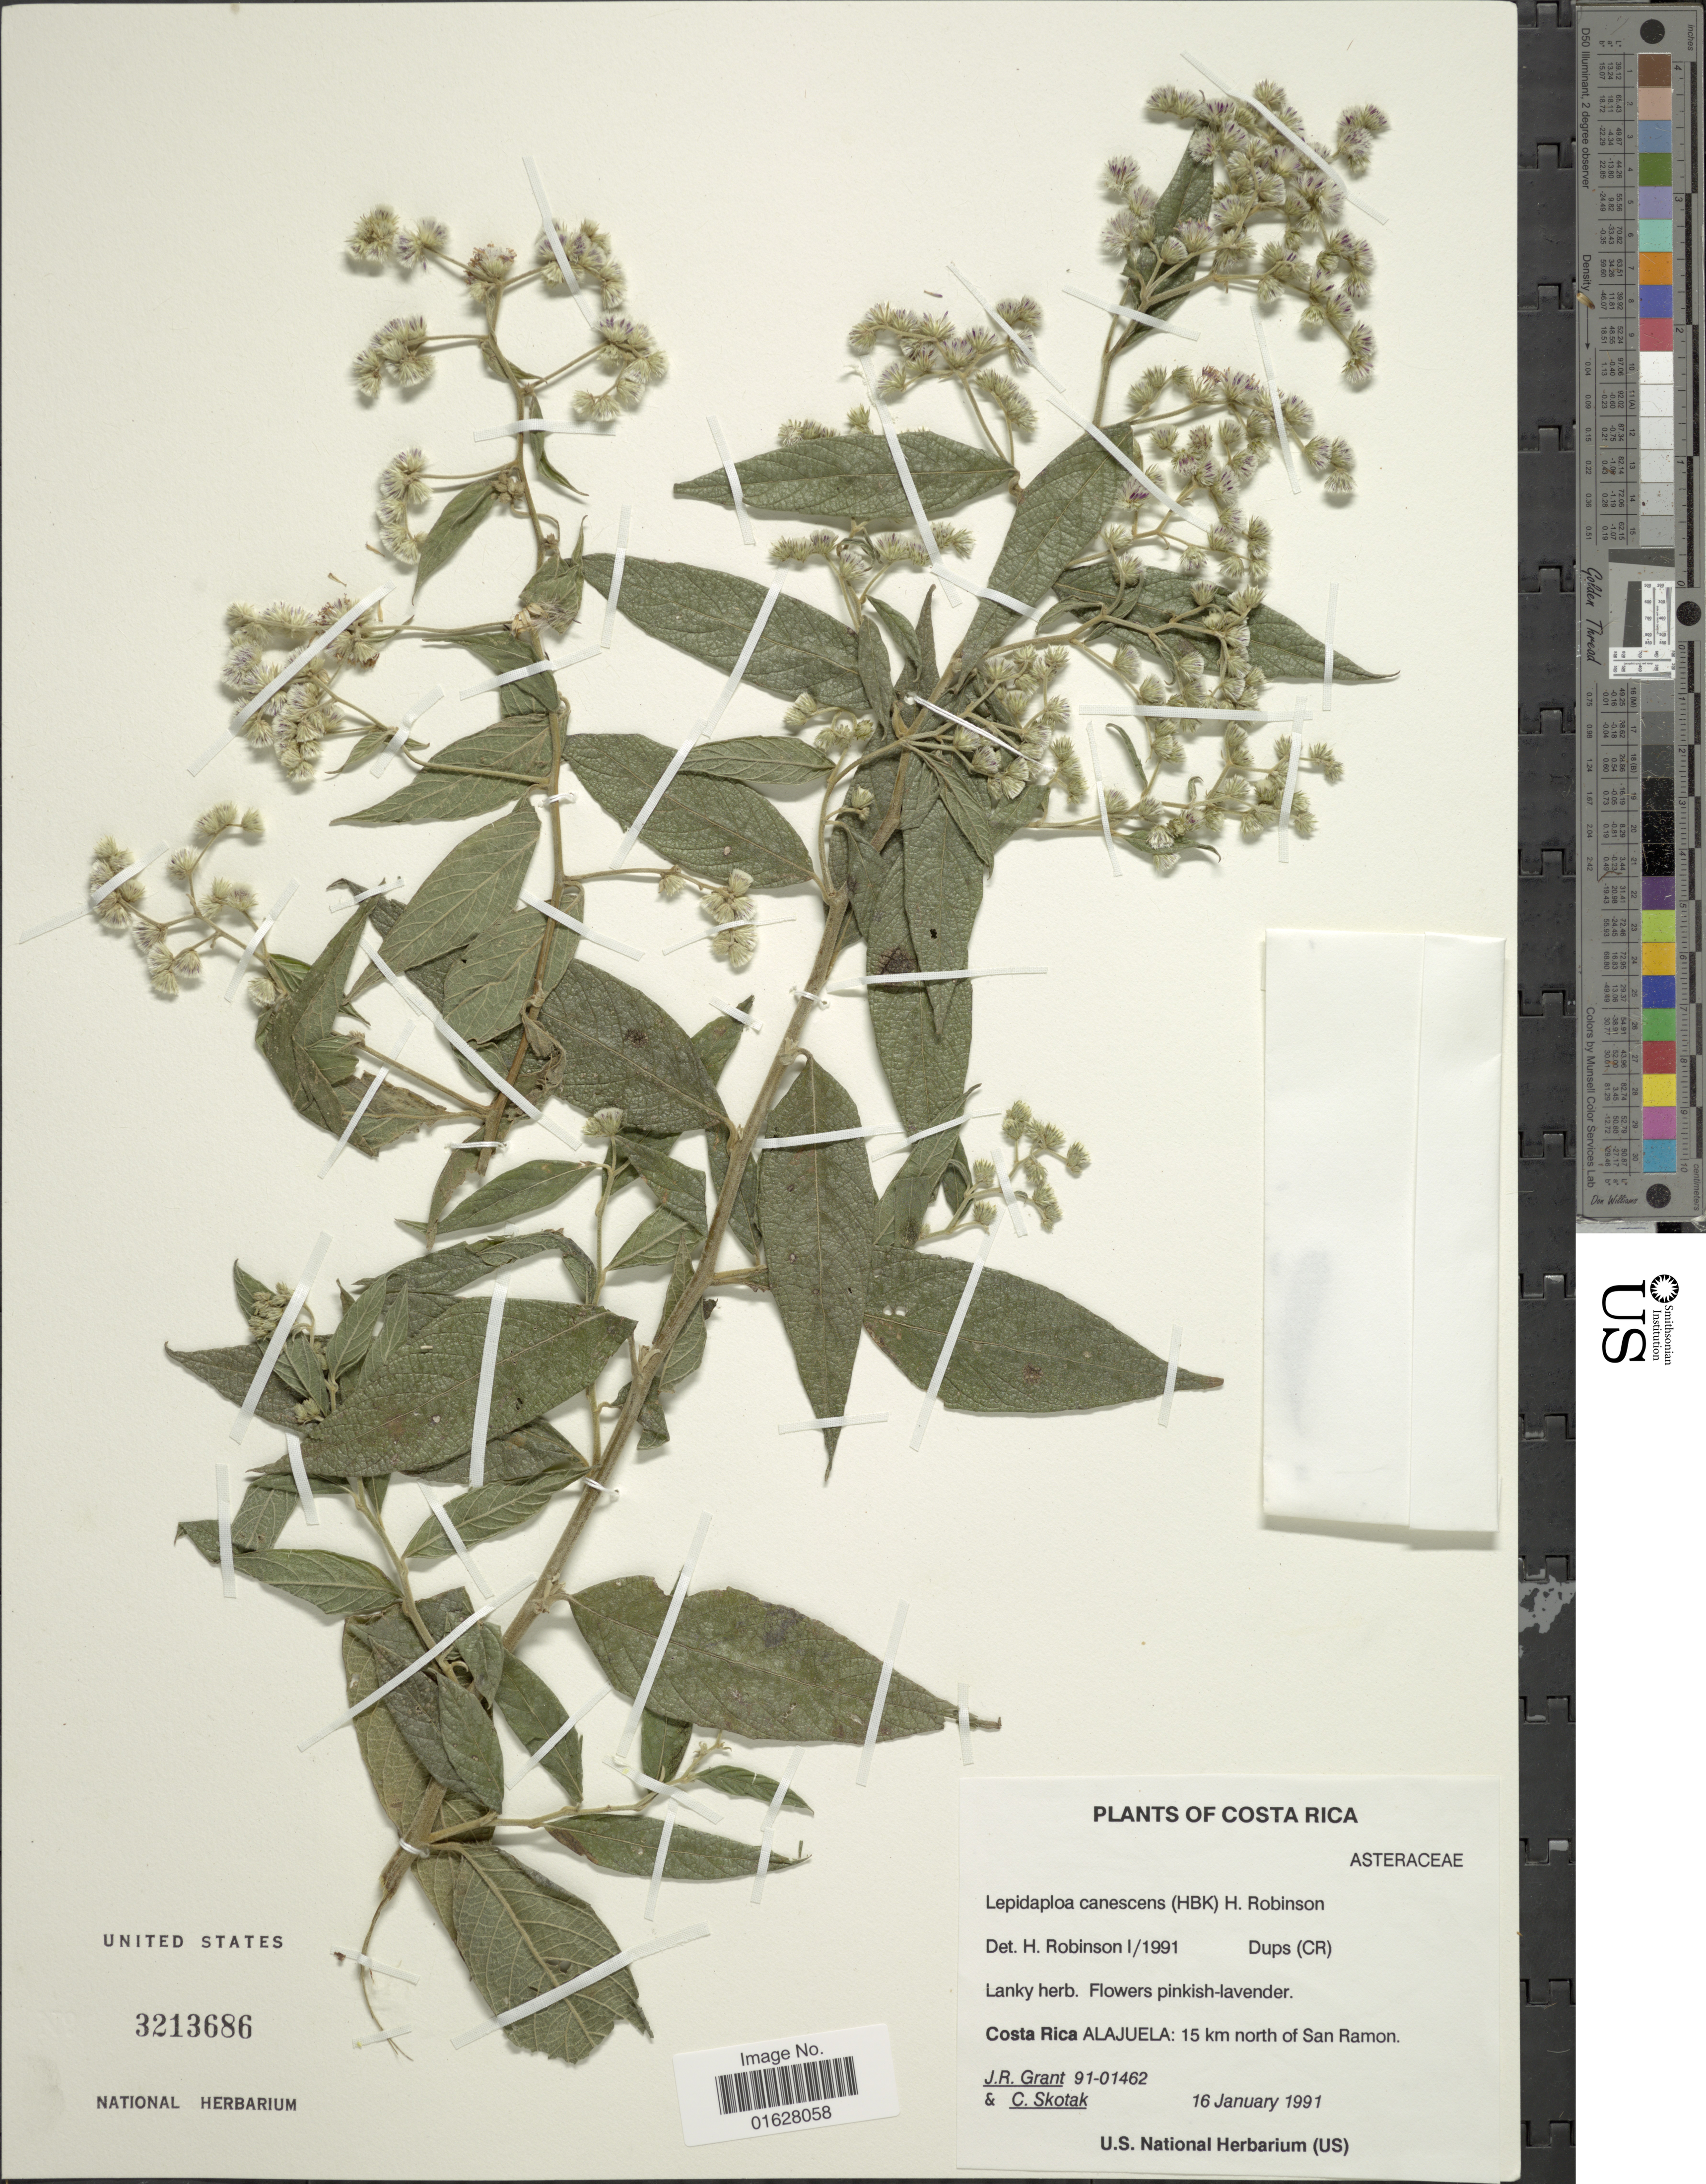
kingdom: Plantae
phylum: Tracheophyta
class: Magnoliopsida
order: Asterales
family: Asteraceae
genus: Lepidaploa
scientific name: Lepidaploa canescens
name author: (Kunth) H. Rob.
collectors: J. Grant & C. Skotak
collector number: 91-01462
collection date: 1991-01-16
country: Costa Rica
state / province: Alajuela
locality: Costa Rica, Alajuela: 15 km north of San Ramon.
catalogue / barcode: US 3213686